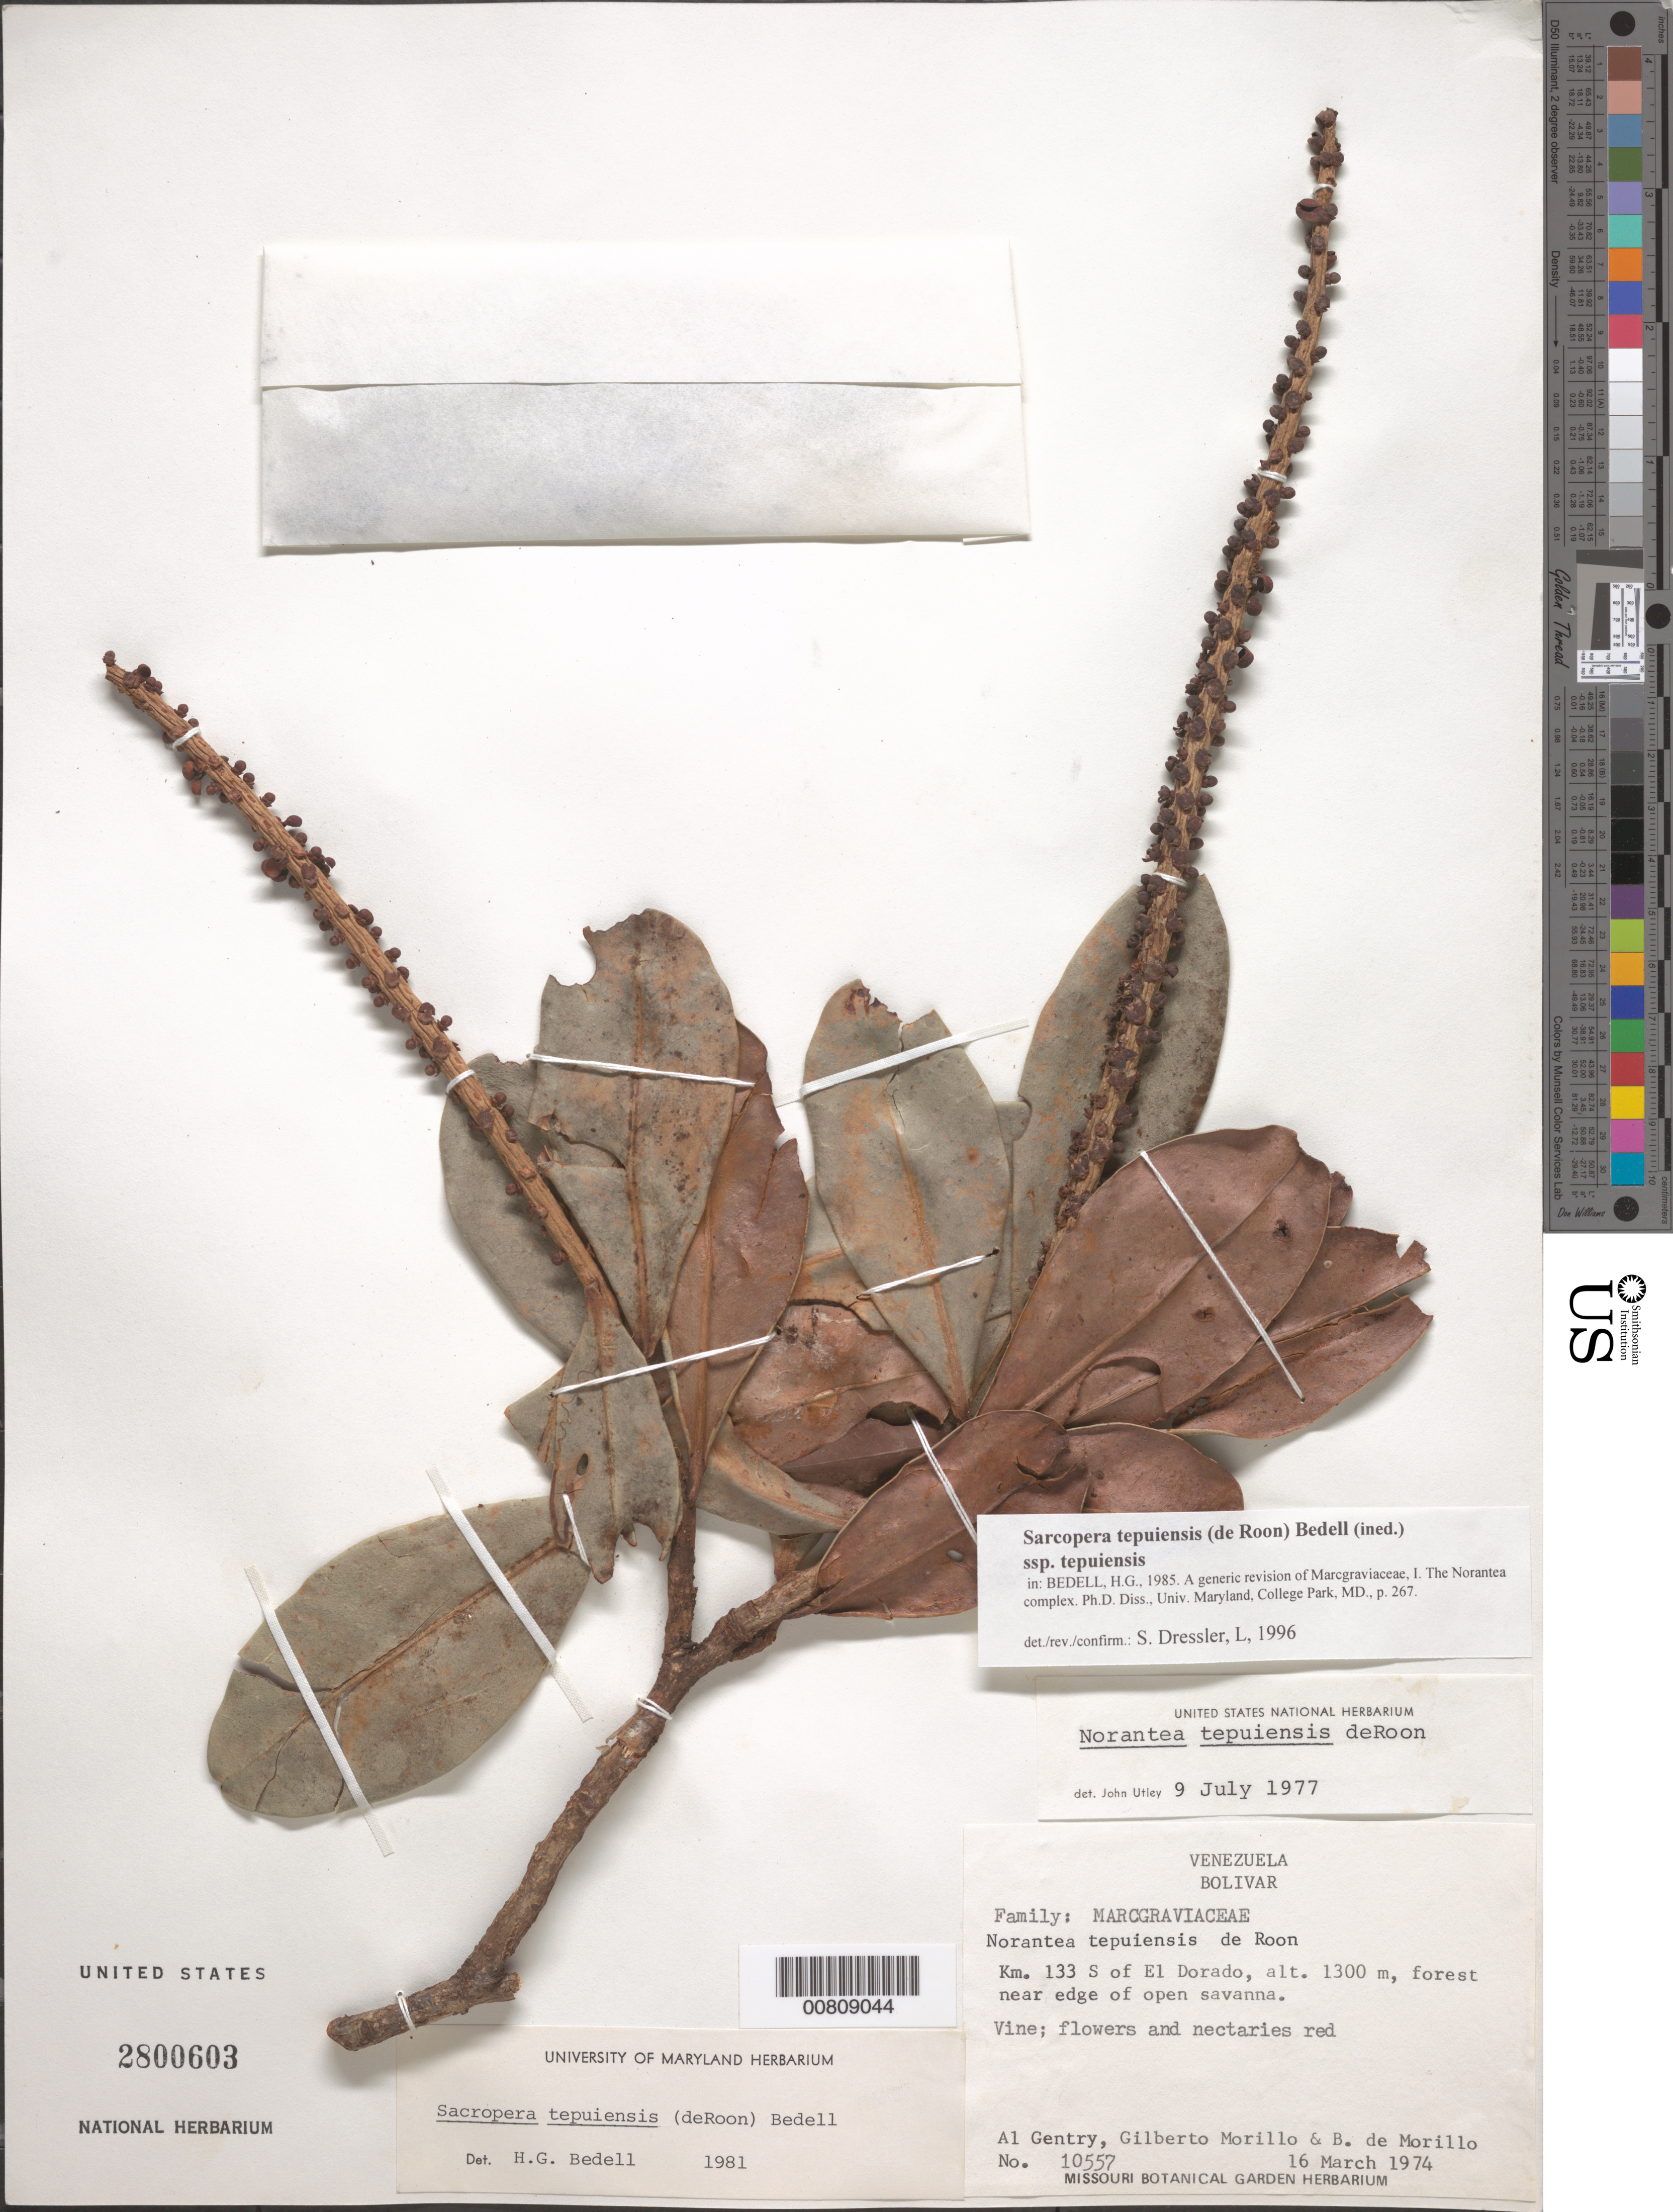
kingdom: Plantae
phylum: Tracheophyta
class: Magnoliopsida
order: Ericales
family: Marcgraviaceae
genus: Sarcopera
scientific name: Sarcopera tepuiensis subsp. tepuiensis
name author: (de Roon) Bedell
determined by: Dressler, S., (FR), Forschungsinstitut Und Naturmuseum Senckenberg (GERMANY)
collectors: A. H. Gentry, G. N. Morillo & B. Morillo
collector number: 10557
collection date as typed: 16-Mar-74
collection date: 1974-03-16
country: Venezuela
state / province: Bolívar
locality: El Dorado, 133 km S of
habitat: Forest near edge of open savanna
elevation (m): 1300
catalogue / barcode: US 2800603